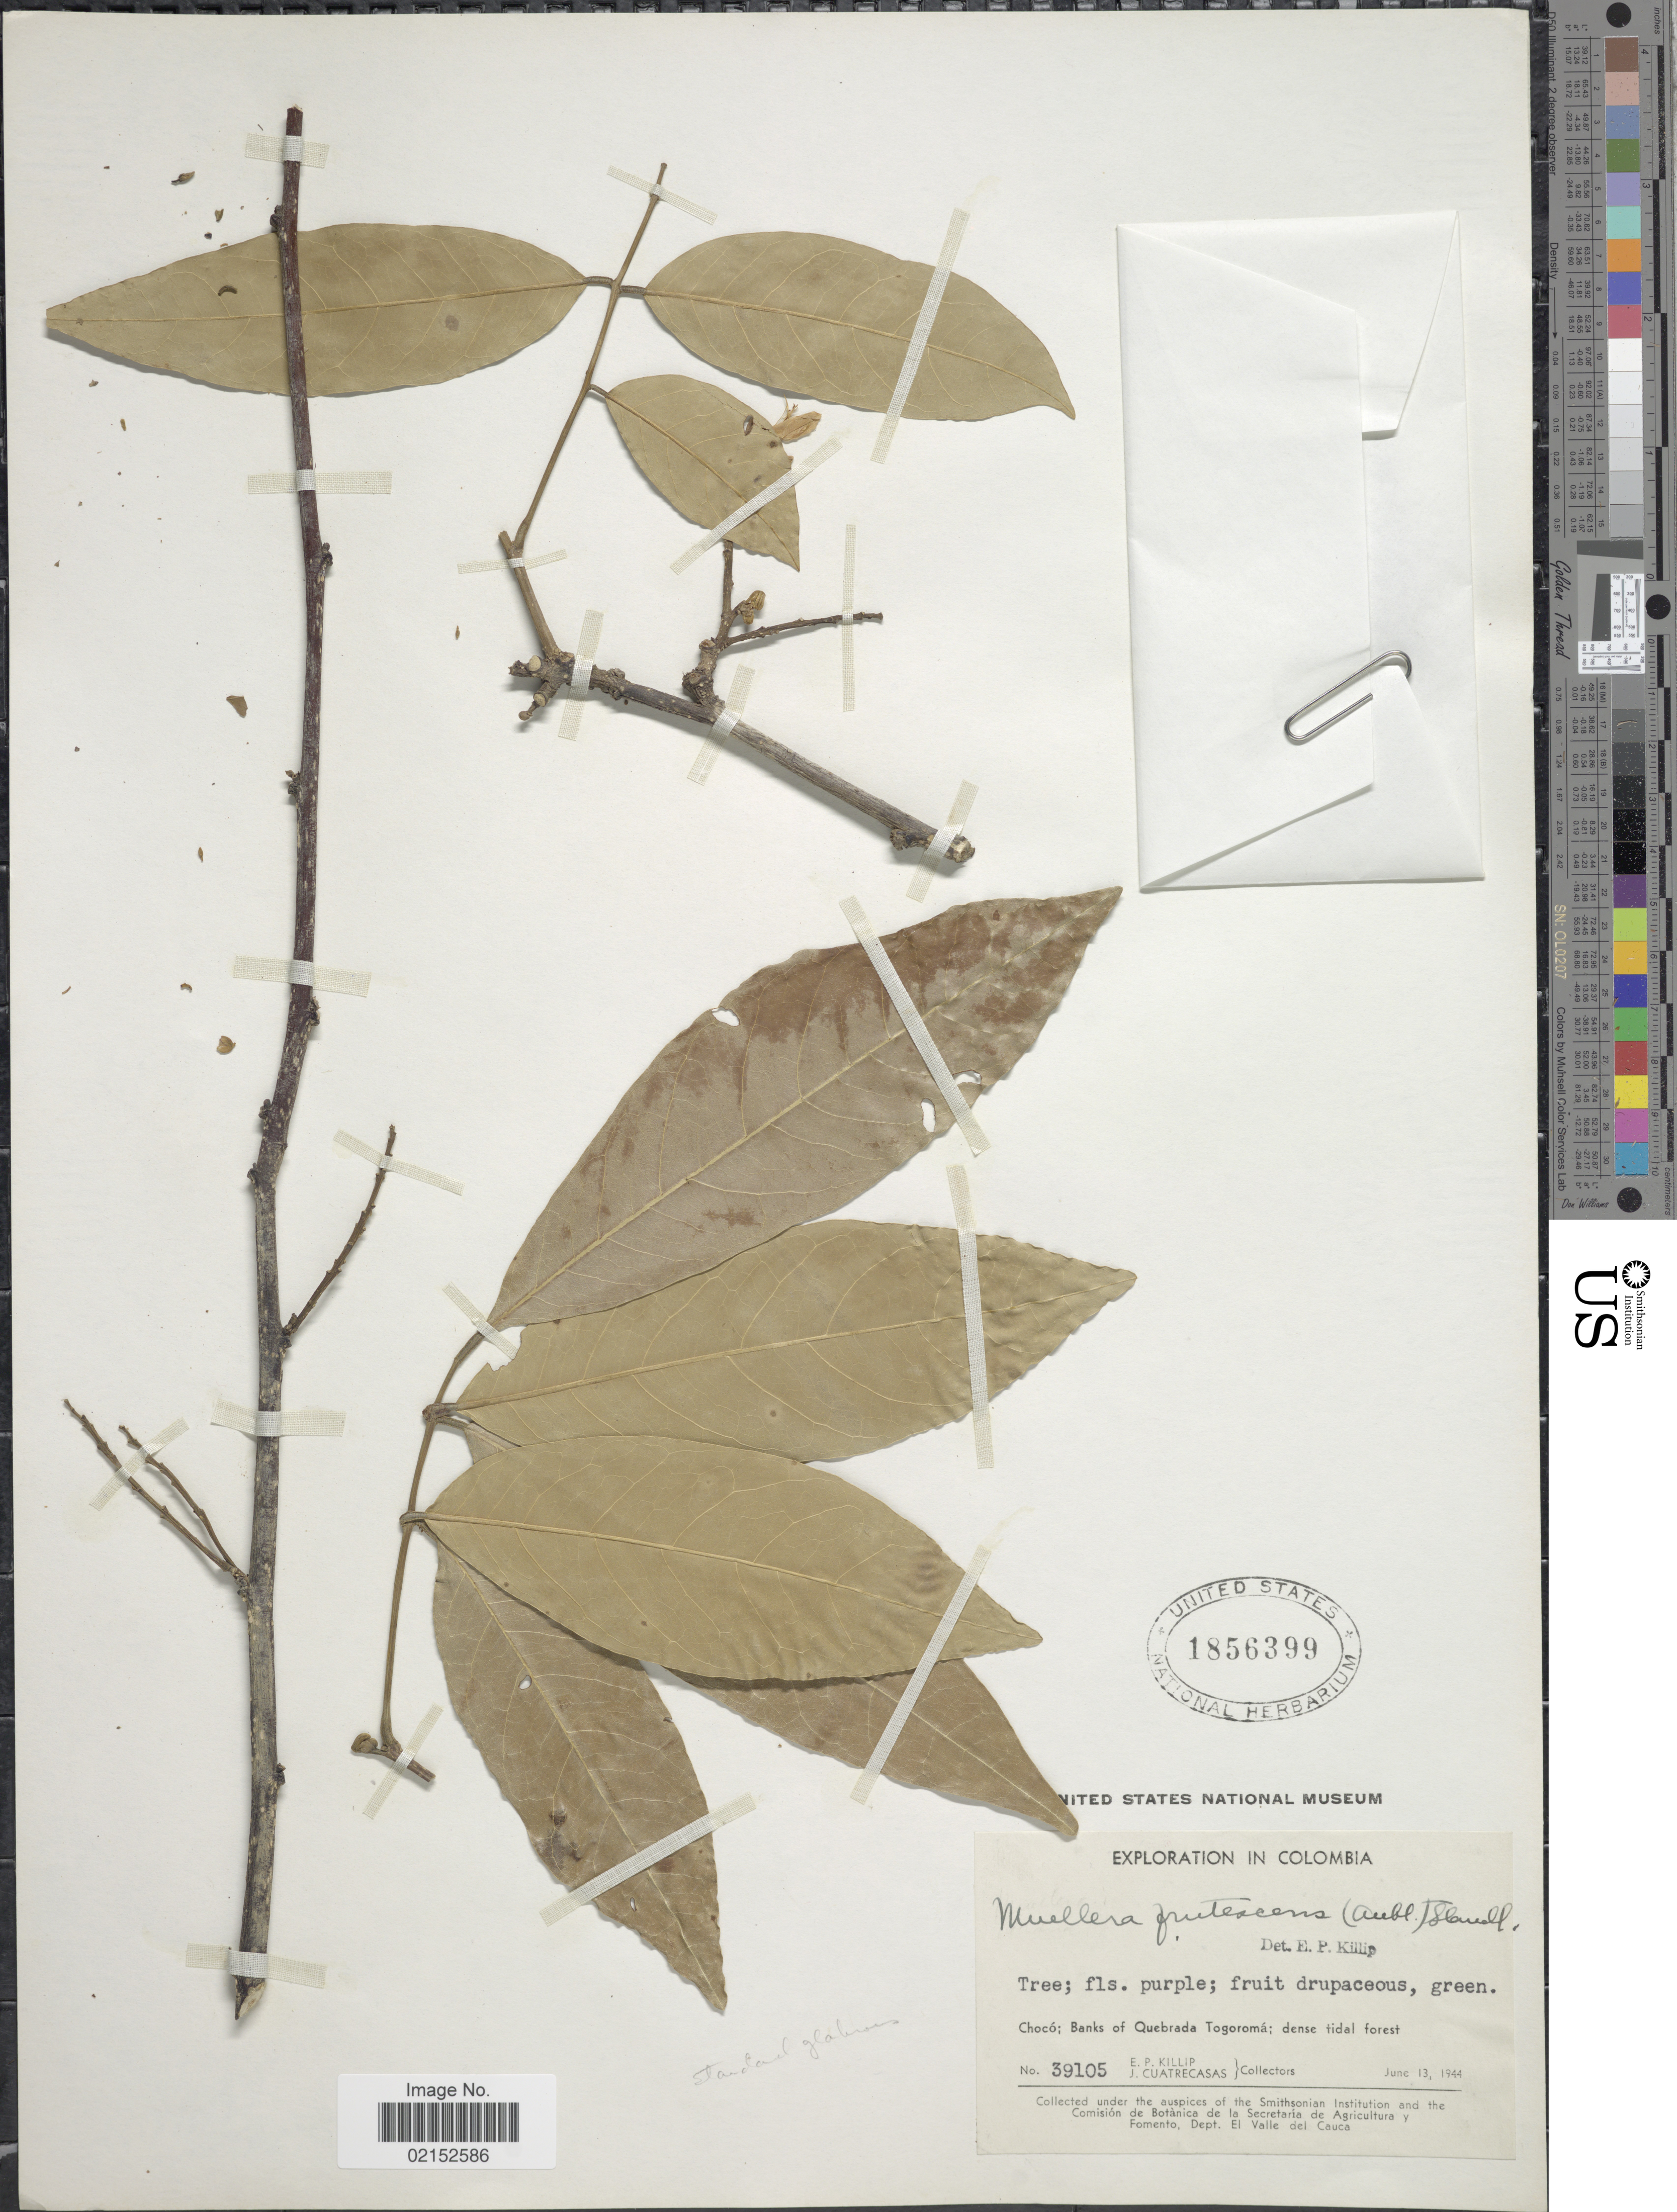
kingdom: Plantae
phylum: Tracheophyta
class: Magnoliopsida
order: Fabales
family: Fabaceae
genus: Muellera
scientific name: Muellera frutescens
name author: (Aubl.) Standl.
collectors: E. P. Killip & J. Cuatrecasas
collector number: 39105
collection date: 1944-06-13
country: Colombia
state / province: Chocó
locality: Banks of Quebrada Togoroma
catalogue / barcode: US 1856399